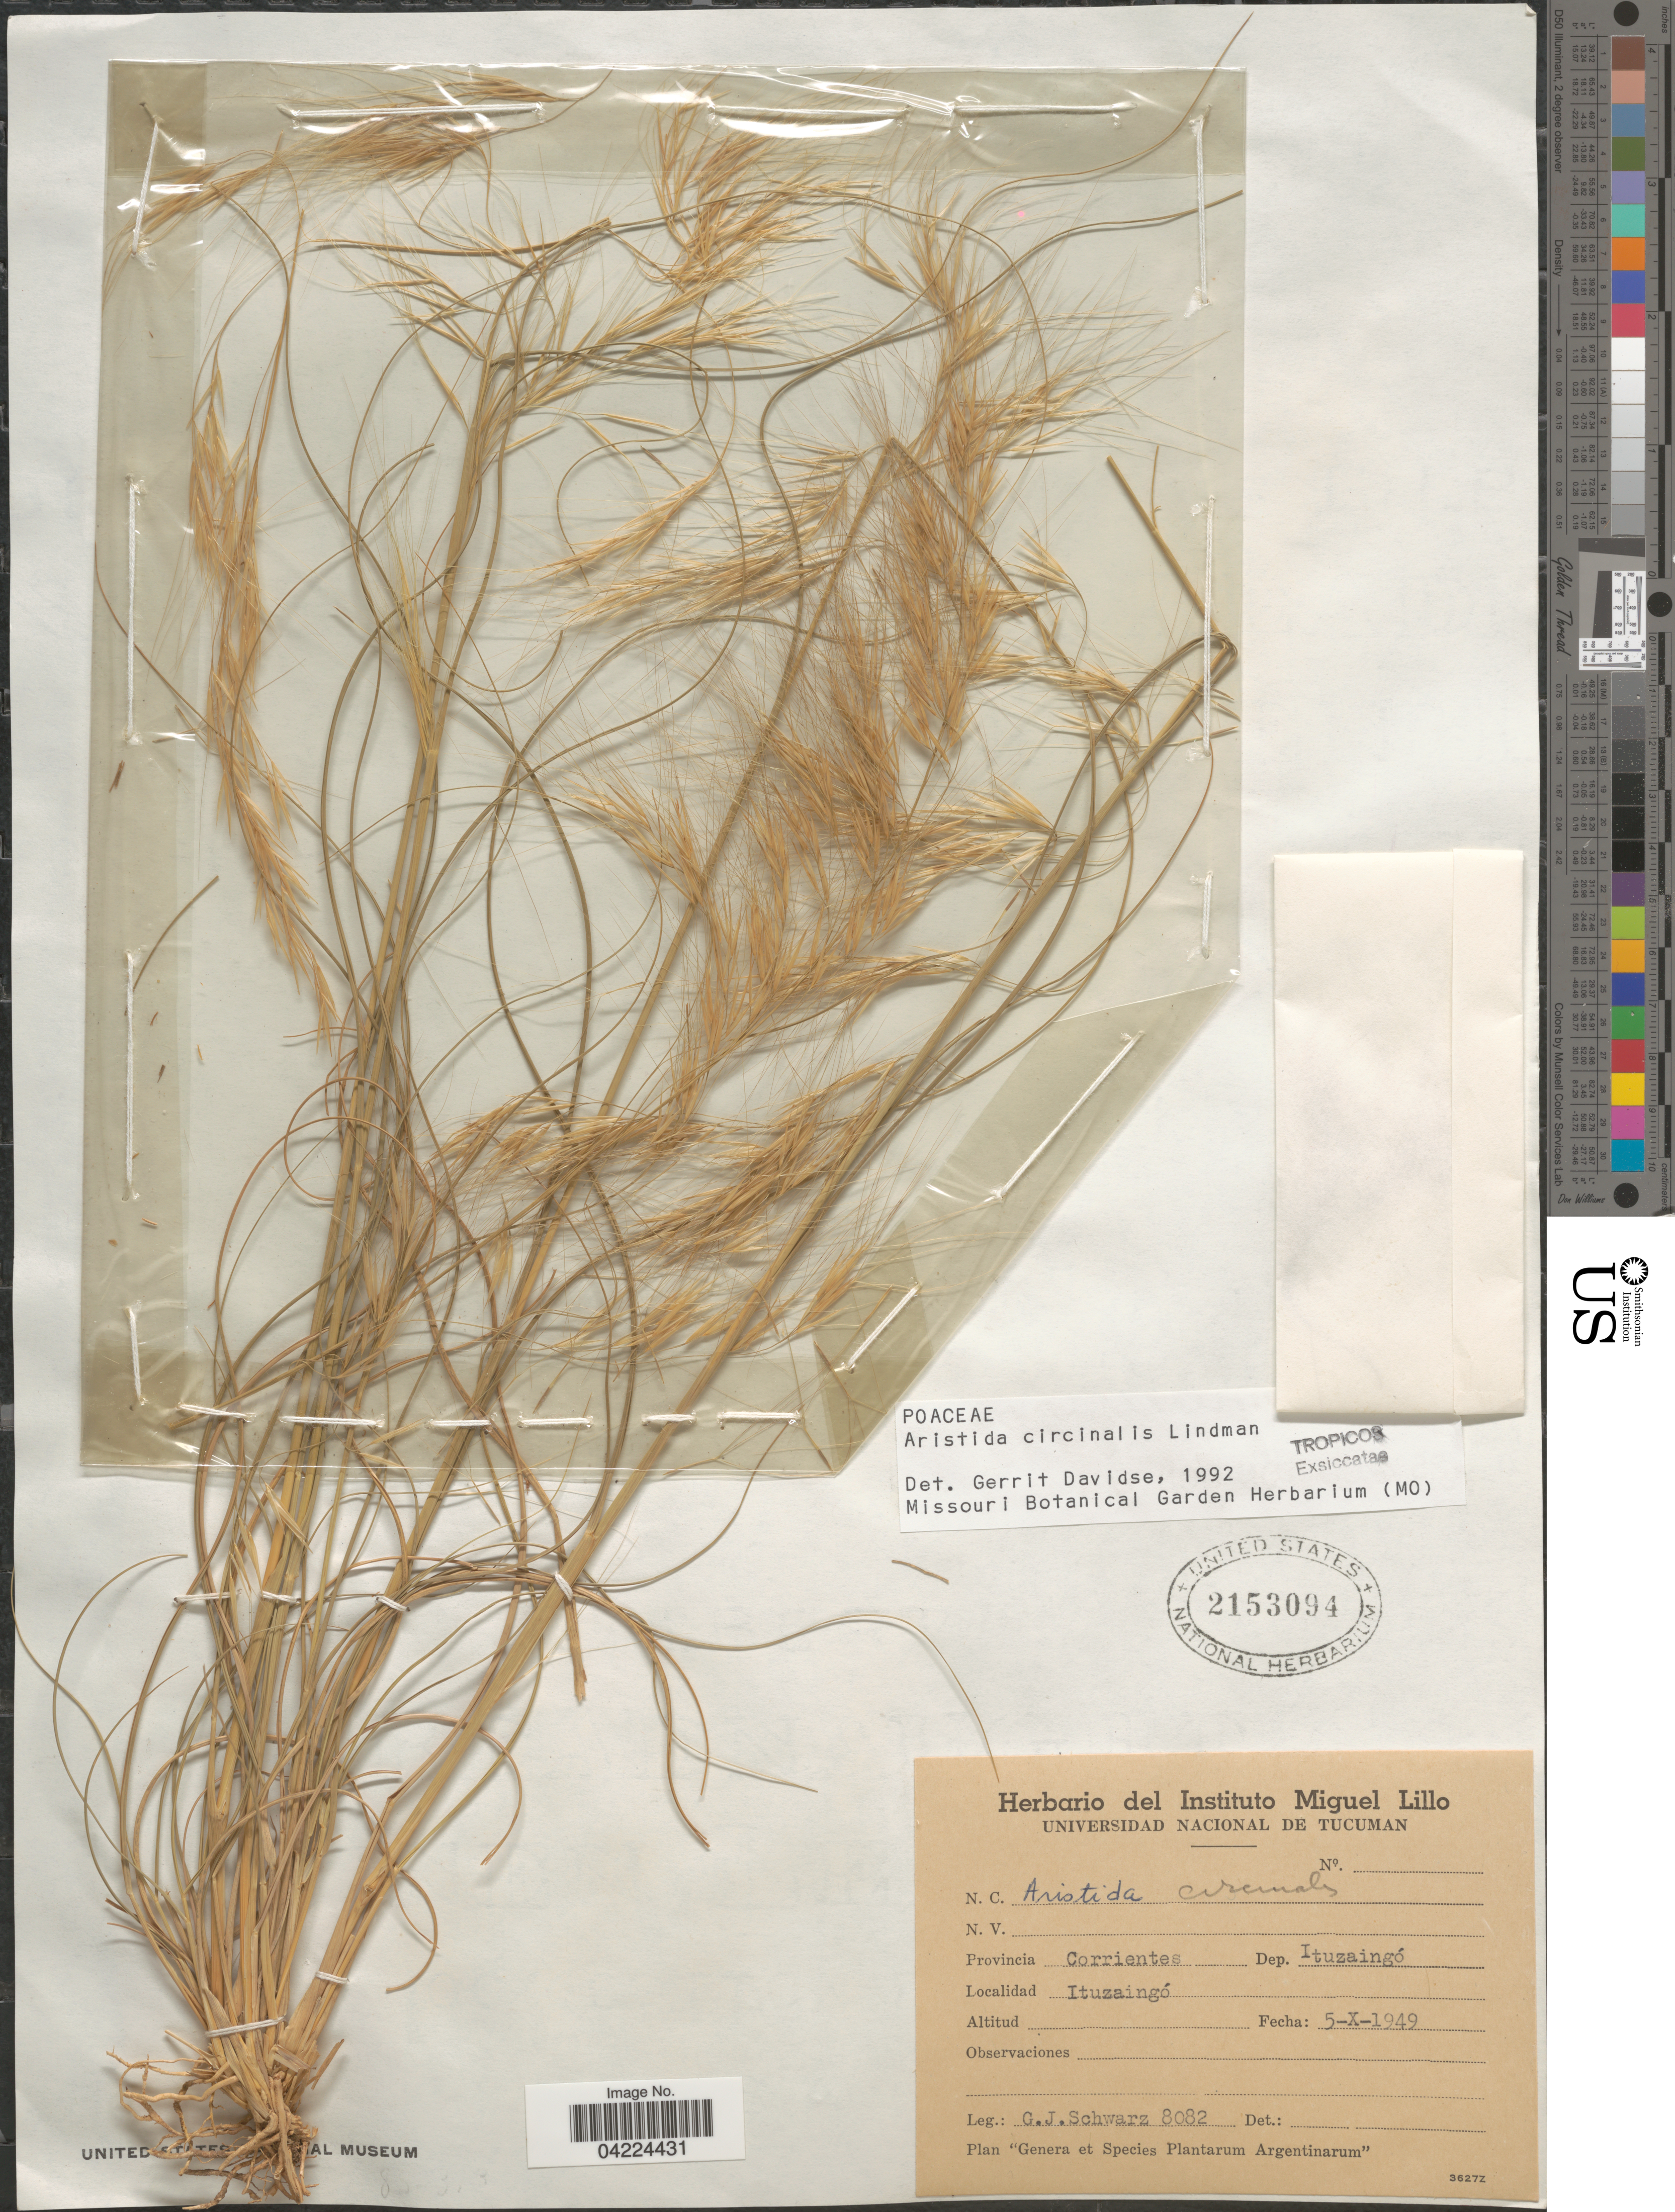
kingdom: Plantae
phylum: Tracheophyta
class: Liliopsida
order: Poales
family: Poaceae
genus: Aristida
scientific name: Aristida circinalis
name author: Lindm.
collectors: G. J. Schwarz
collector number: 8082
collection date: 1949-10-05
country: Argentina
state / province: Corrientes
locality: Dep. Ituzaingó. Ituzaingó.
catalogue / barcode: US 2153094